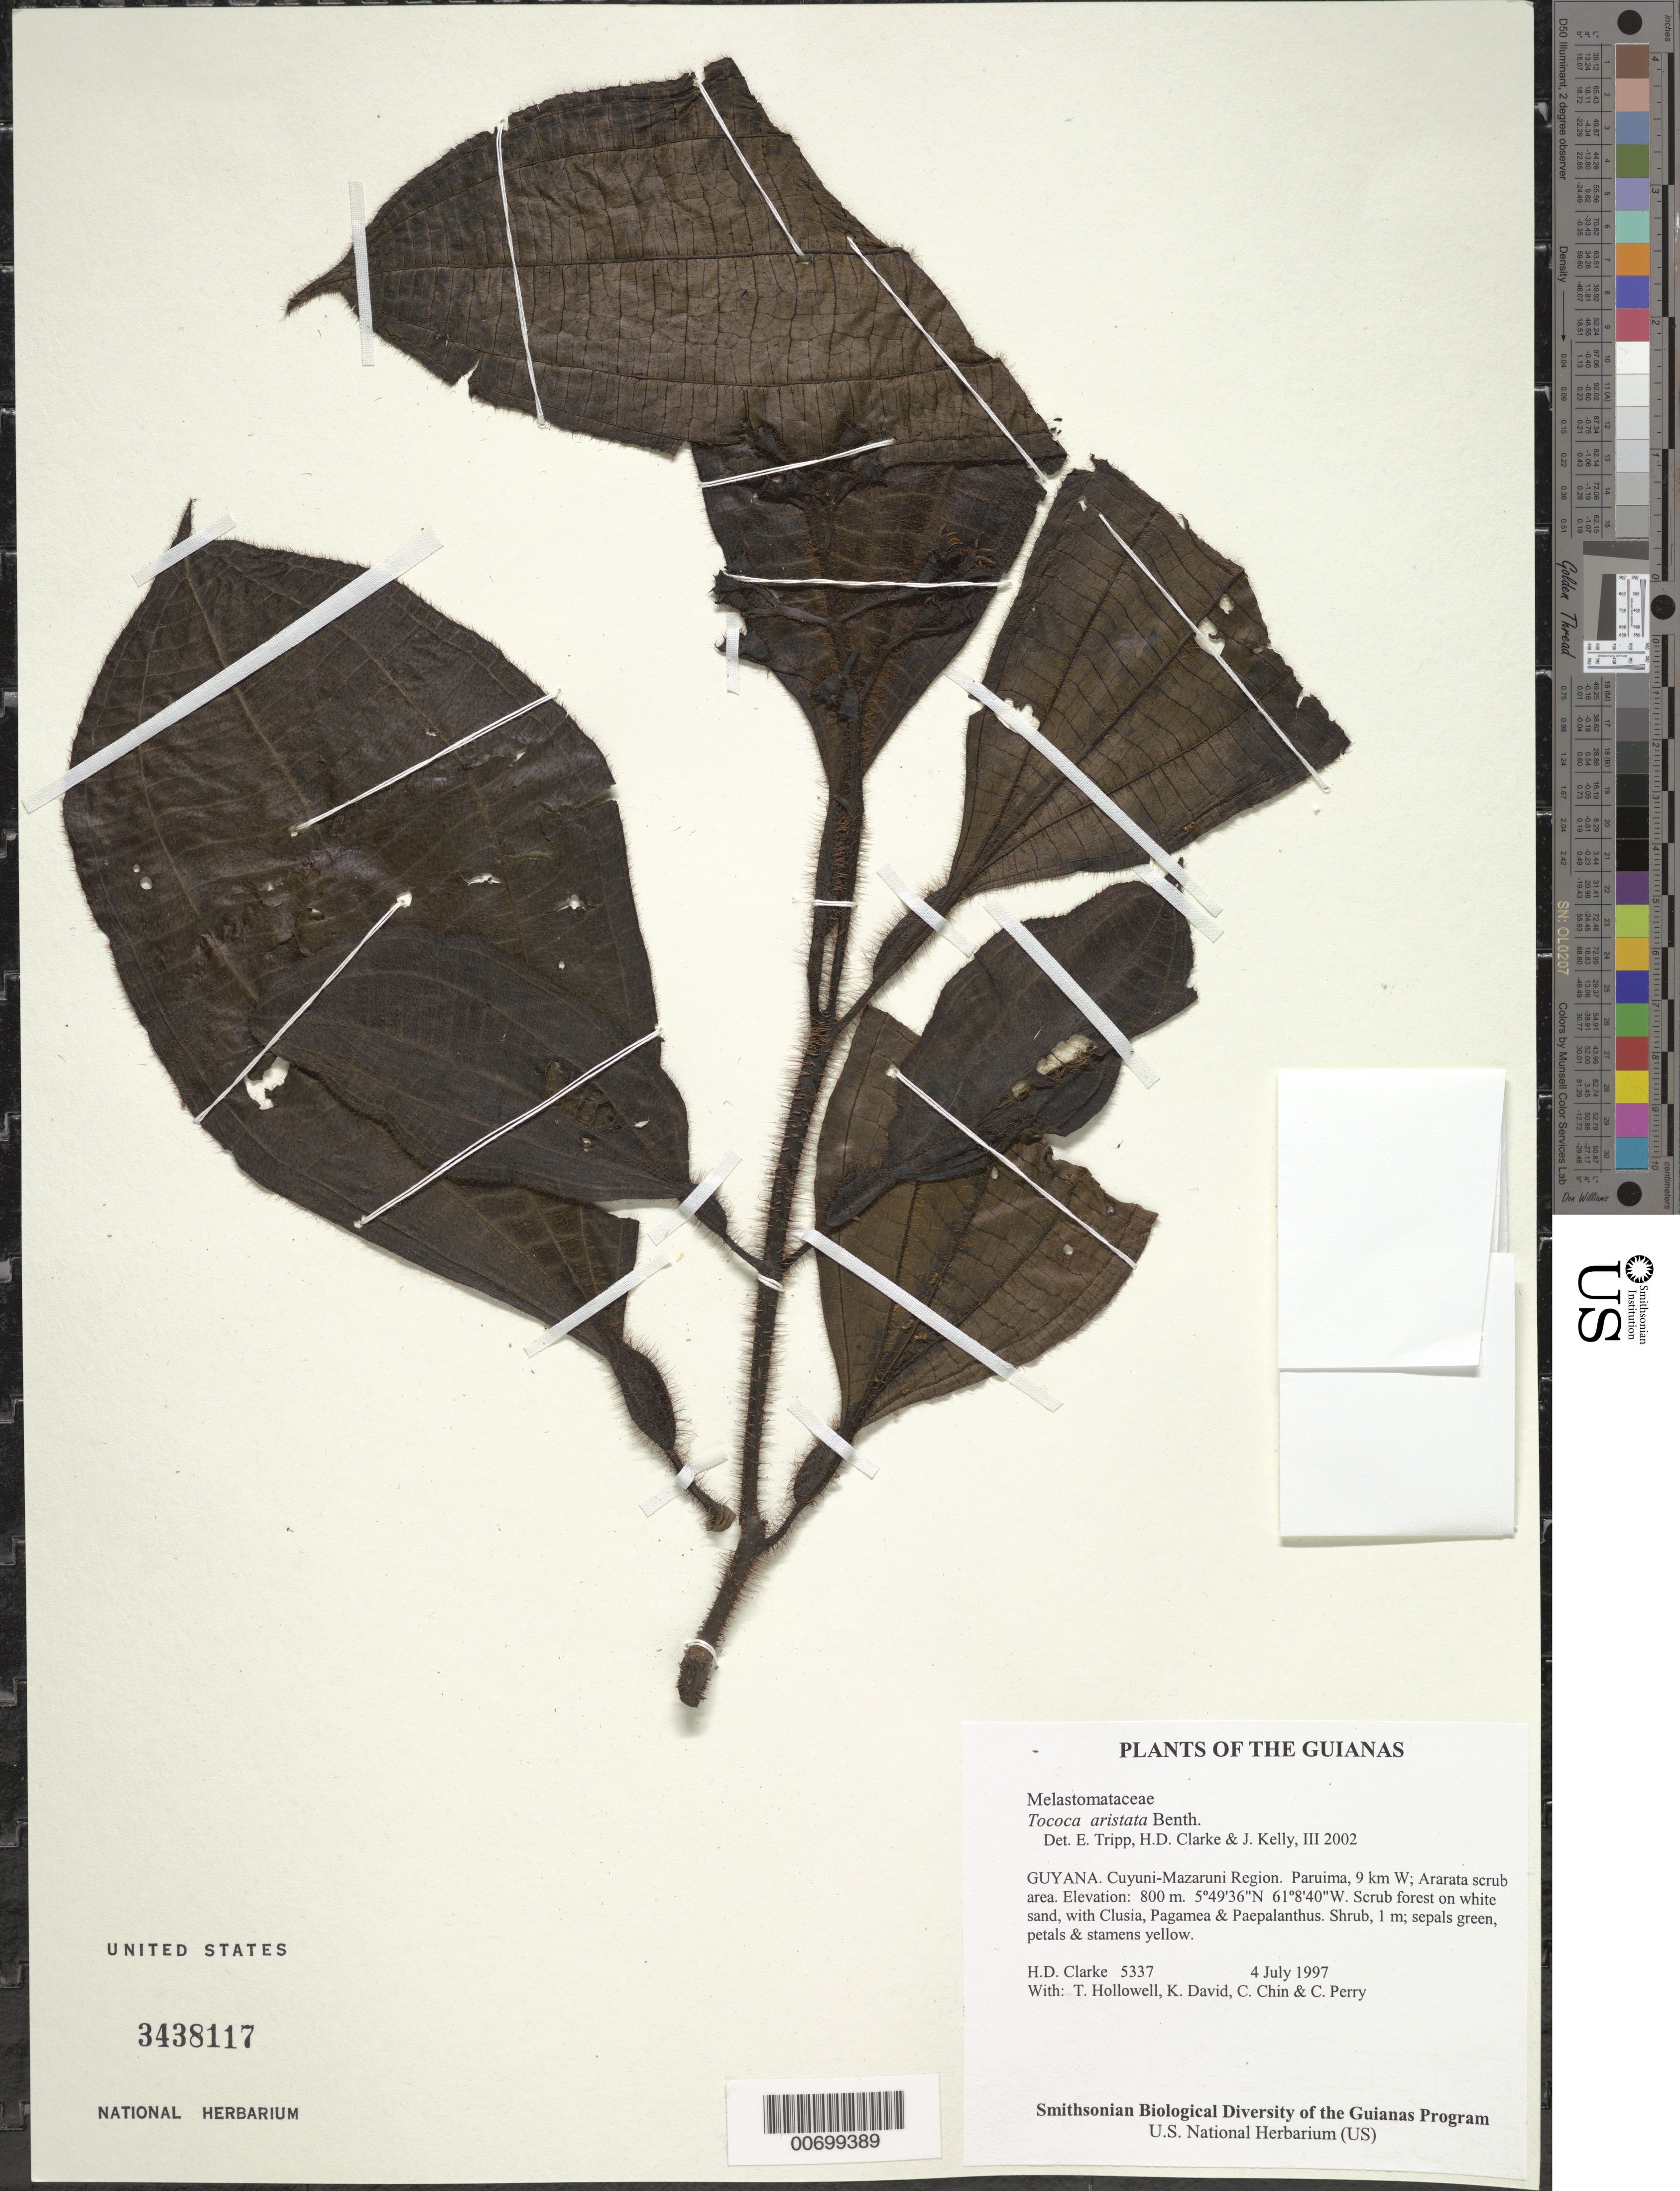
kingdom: Plantae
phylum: Tracheophyta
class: Magnoliopsida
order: Myrtales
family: Melastomataceae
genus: Tococa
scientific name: Tococa aristata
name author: Benth.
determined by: Almeda, F.; Penneys, D. S.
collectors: H. D. Clarke, T. Hollowell, K. David, C. Chin & C. Perry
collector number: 5337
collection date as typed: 4 July 1997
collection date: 1997-07-04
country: Guyana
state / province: Cuyuni-Mazaruni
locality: Paruima, 9 km W; Ararata scrub area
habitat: Scrub forest on white sand, with Clusia, Pagamea & Paepalanthus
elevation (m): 800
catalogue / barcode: US 3438117